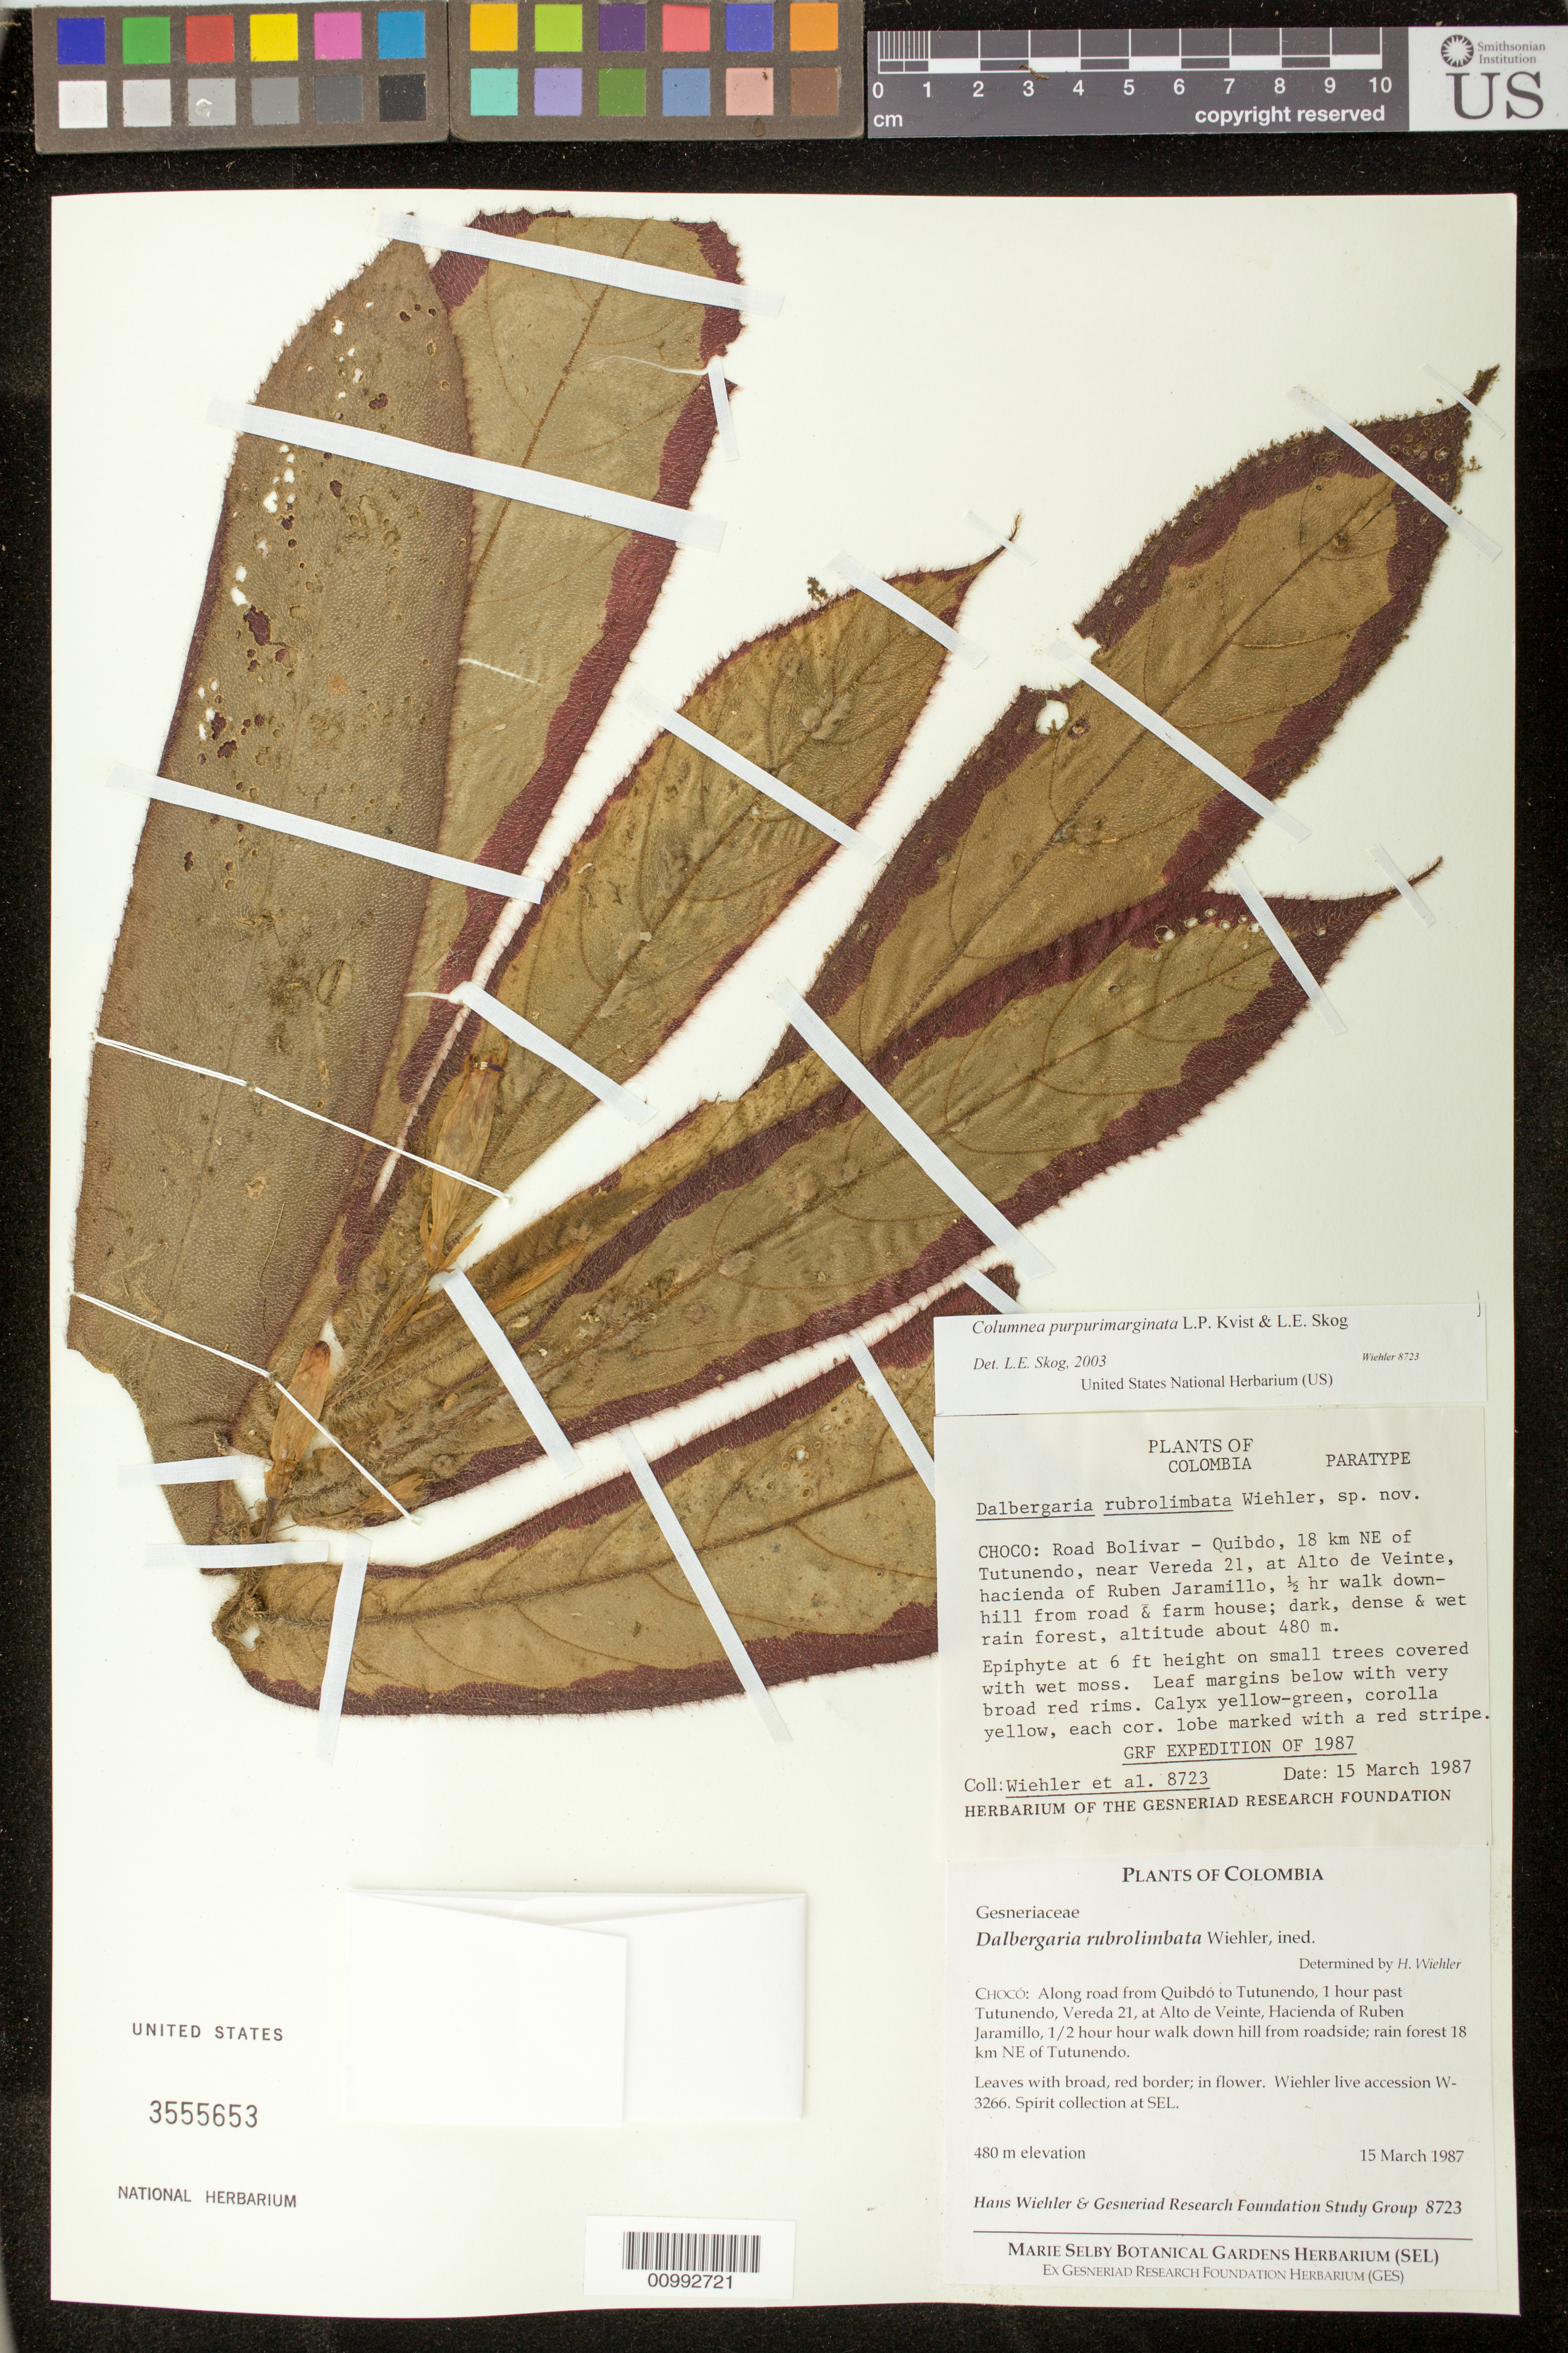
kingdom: Plantae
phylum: Tracheophyta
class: Magnoliopsida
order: Lamiales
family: Gesneriaceae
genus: Columnea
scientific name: Columnea purpurimarginata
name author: L.P. Kvist & L.E. Skog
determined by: Skog, Laurence E.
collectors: H. J. Wiehler & GRF Study Group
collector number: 8723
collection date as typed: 15 Mar 1987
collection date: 1987-03-15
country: Colombia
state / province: Chocó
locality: Chocó: along road from Quibdó to Tutunendo,Vereda 21, at Alto de Veinte, Hacienda of Ruben Jaramillo, 1/2 hour walk down hill from roadside; rain forest 18 km NE of Tutunendo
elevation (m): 480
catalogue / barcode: US 3555653